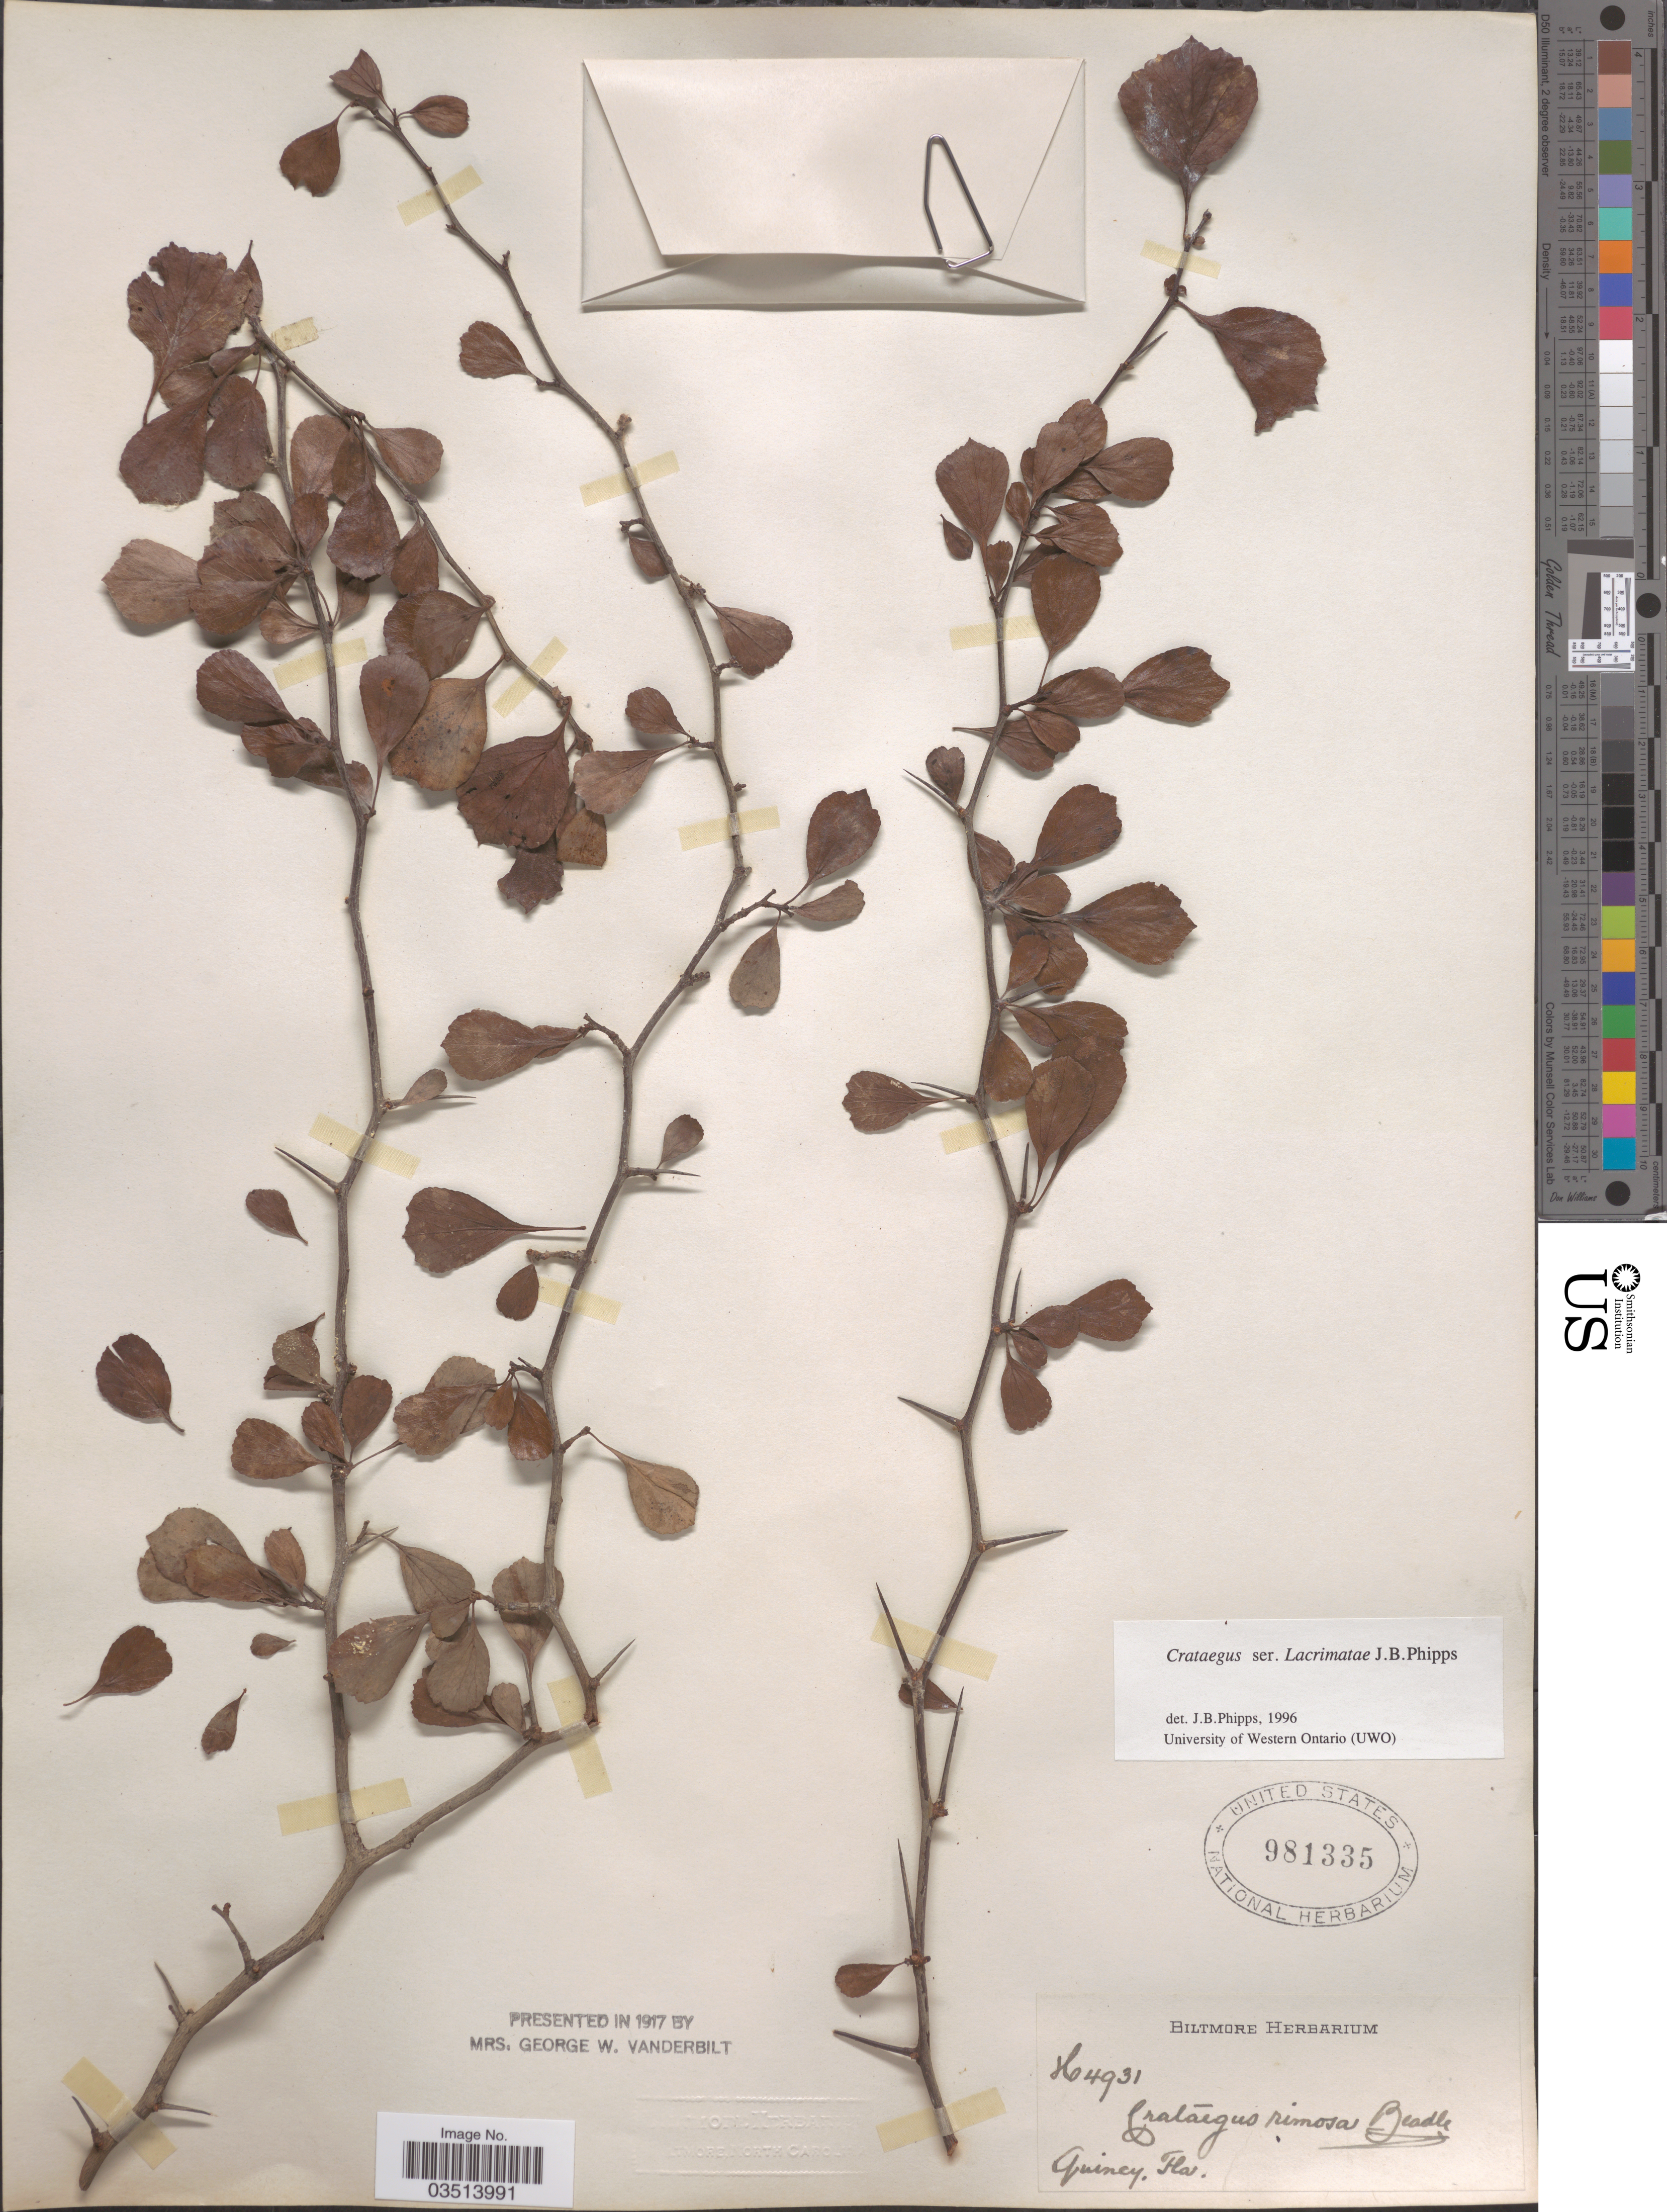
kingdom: Plantae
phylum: Tracheophyta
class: Magnoliopsida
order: Rosales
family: Rosaceae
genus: Crataegus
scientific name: Crataegus condigna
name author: Beadle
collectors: ex herb. Biltmore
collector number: H4931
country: United States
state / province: Florida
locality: Quincy.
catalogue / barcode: US 981335